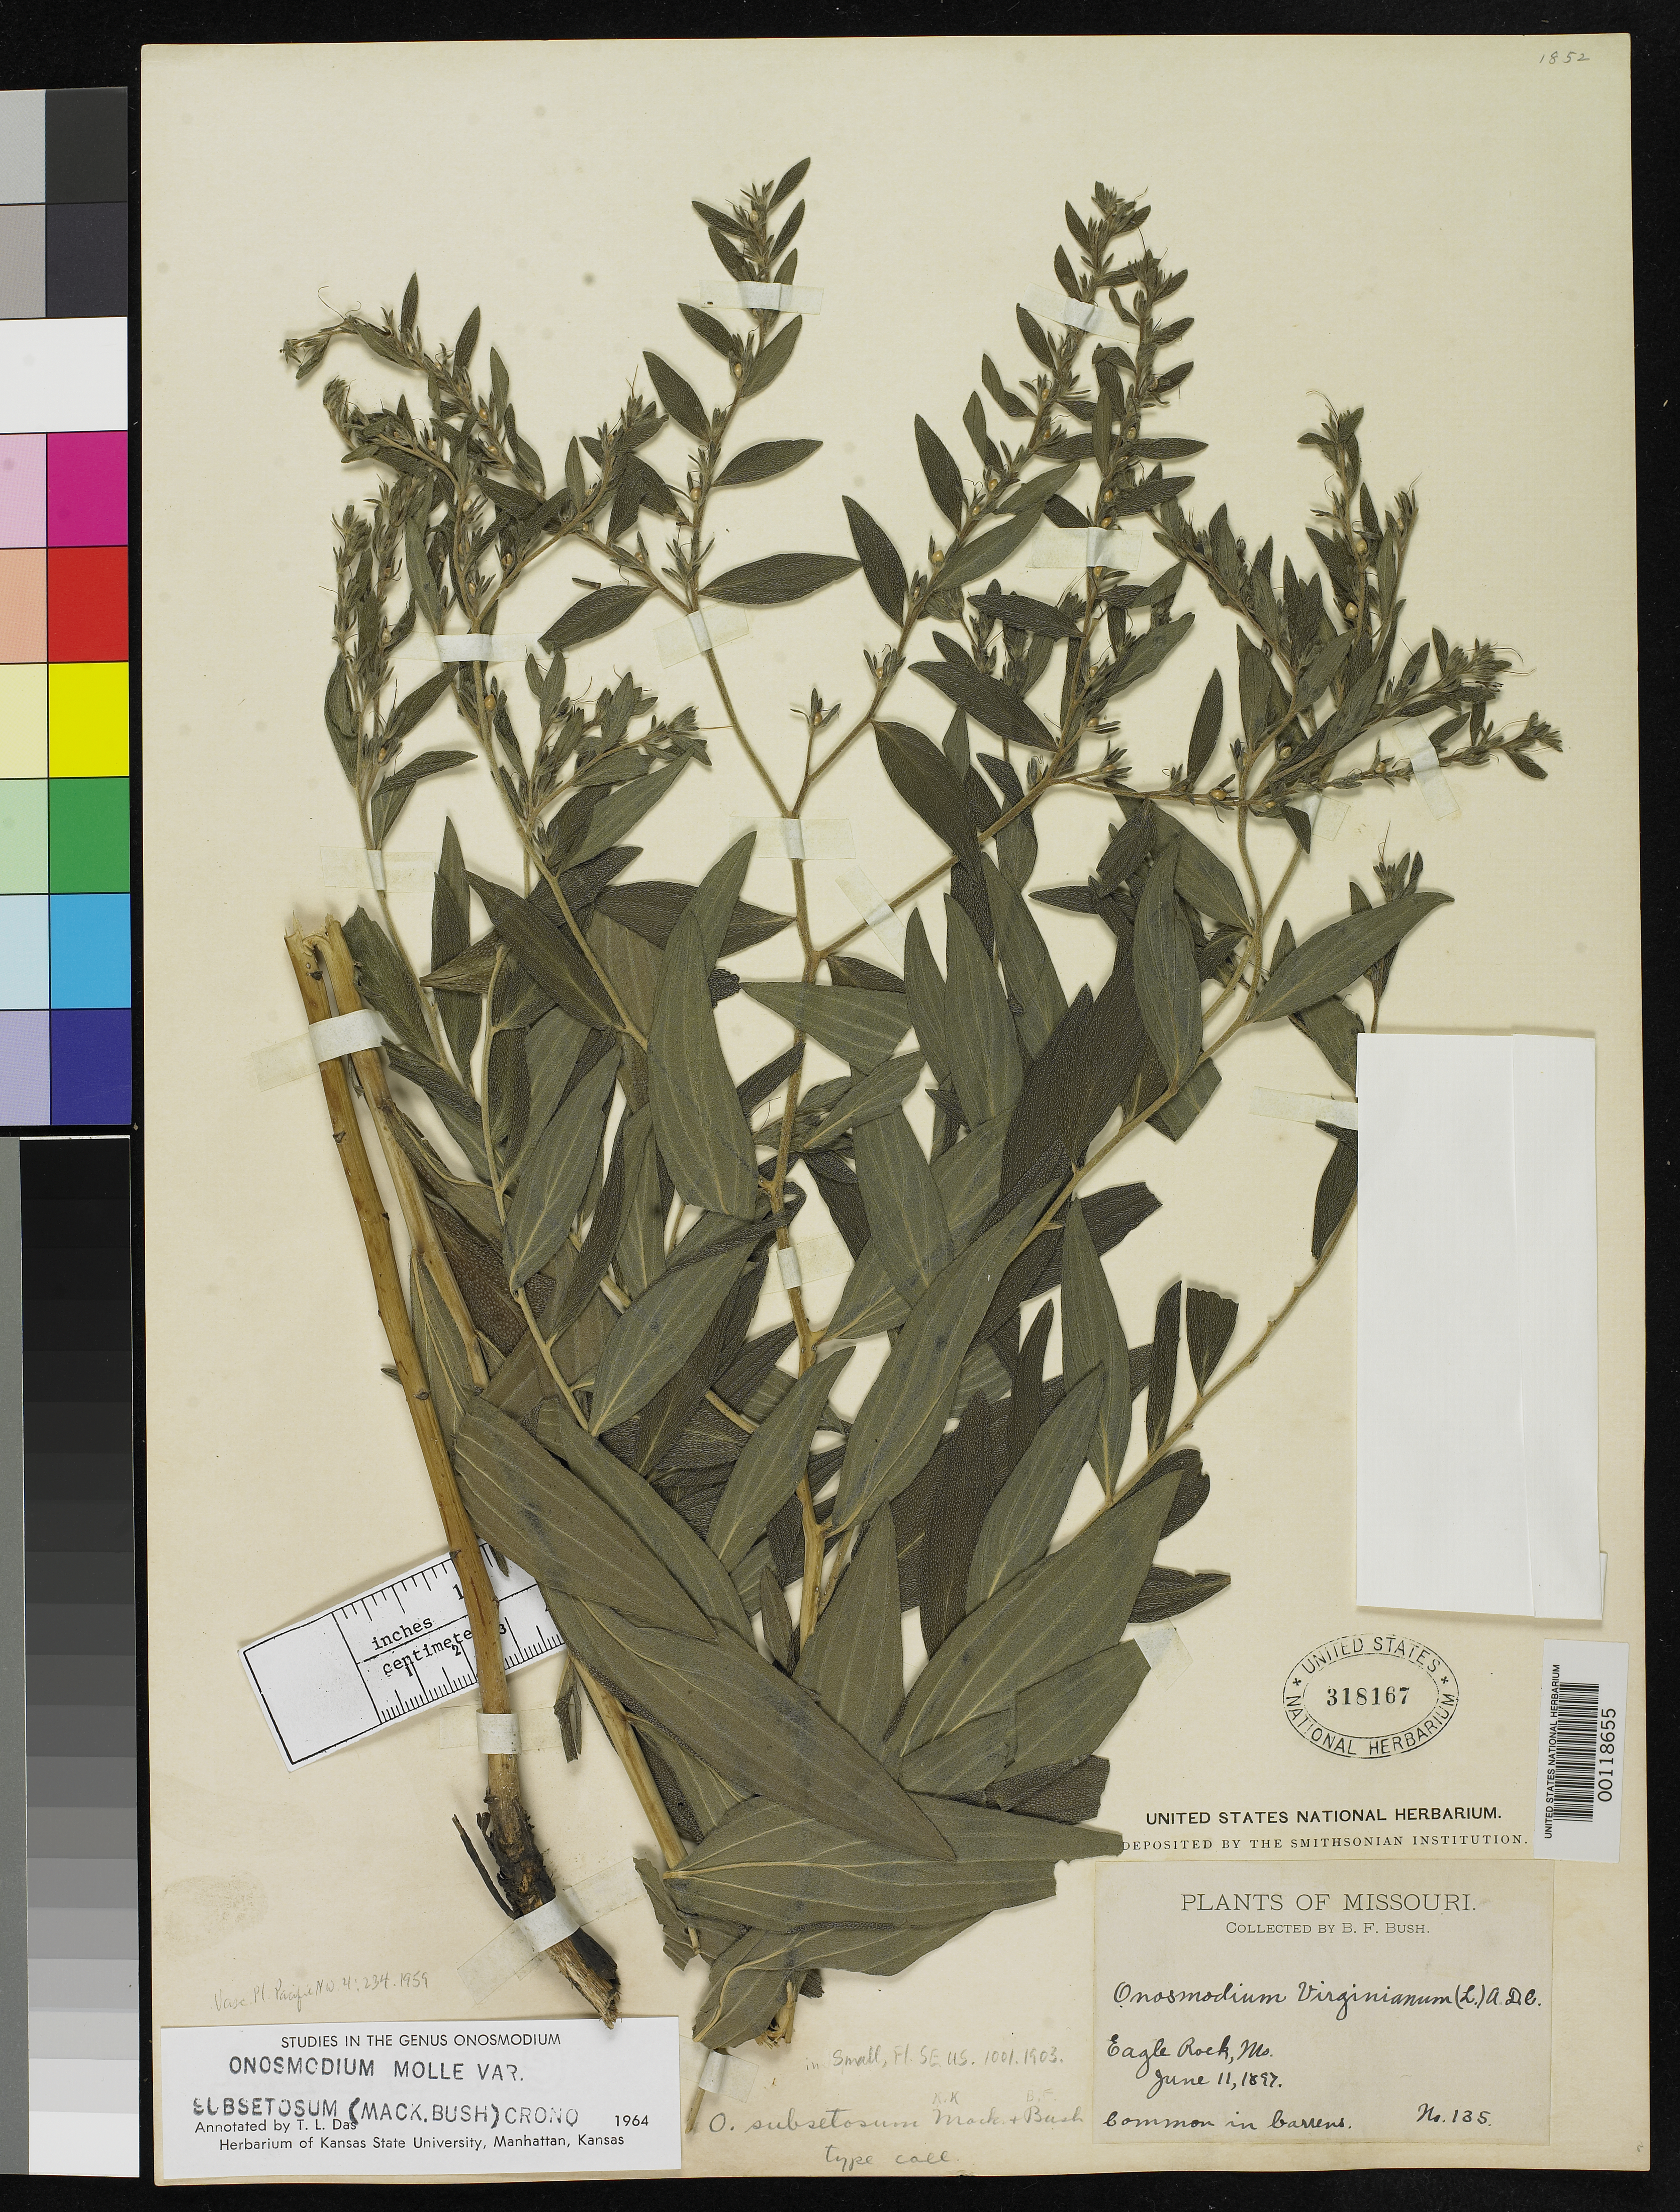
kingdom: Plantae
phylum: Tracheophyta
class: Magnoliopsida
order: Boraginales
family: Boraginaceae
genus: Onosmodium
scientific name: Onosmodium subsetosum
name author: Mack. & Bush in Small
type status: Isotype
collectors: B. F. Bush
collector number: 135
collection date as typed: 11 Jun 1897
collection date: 1897-06-11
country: United States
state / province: Missouri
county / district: Barry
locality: Eagle Rock.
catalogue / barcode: US 318167